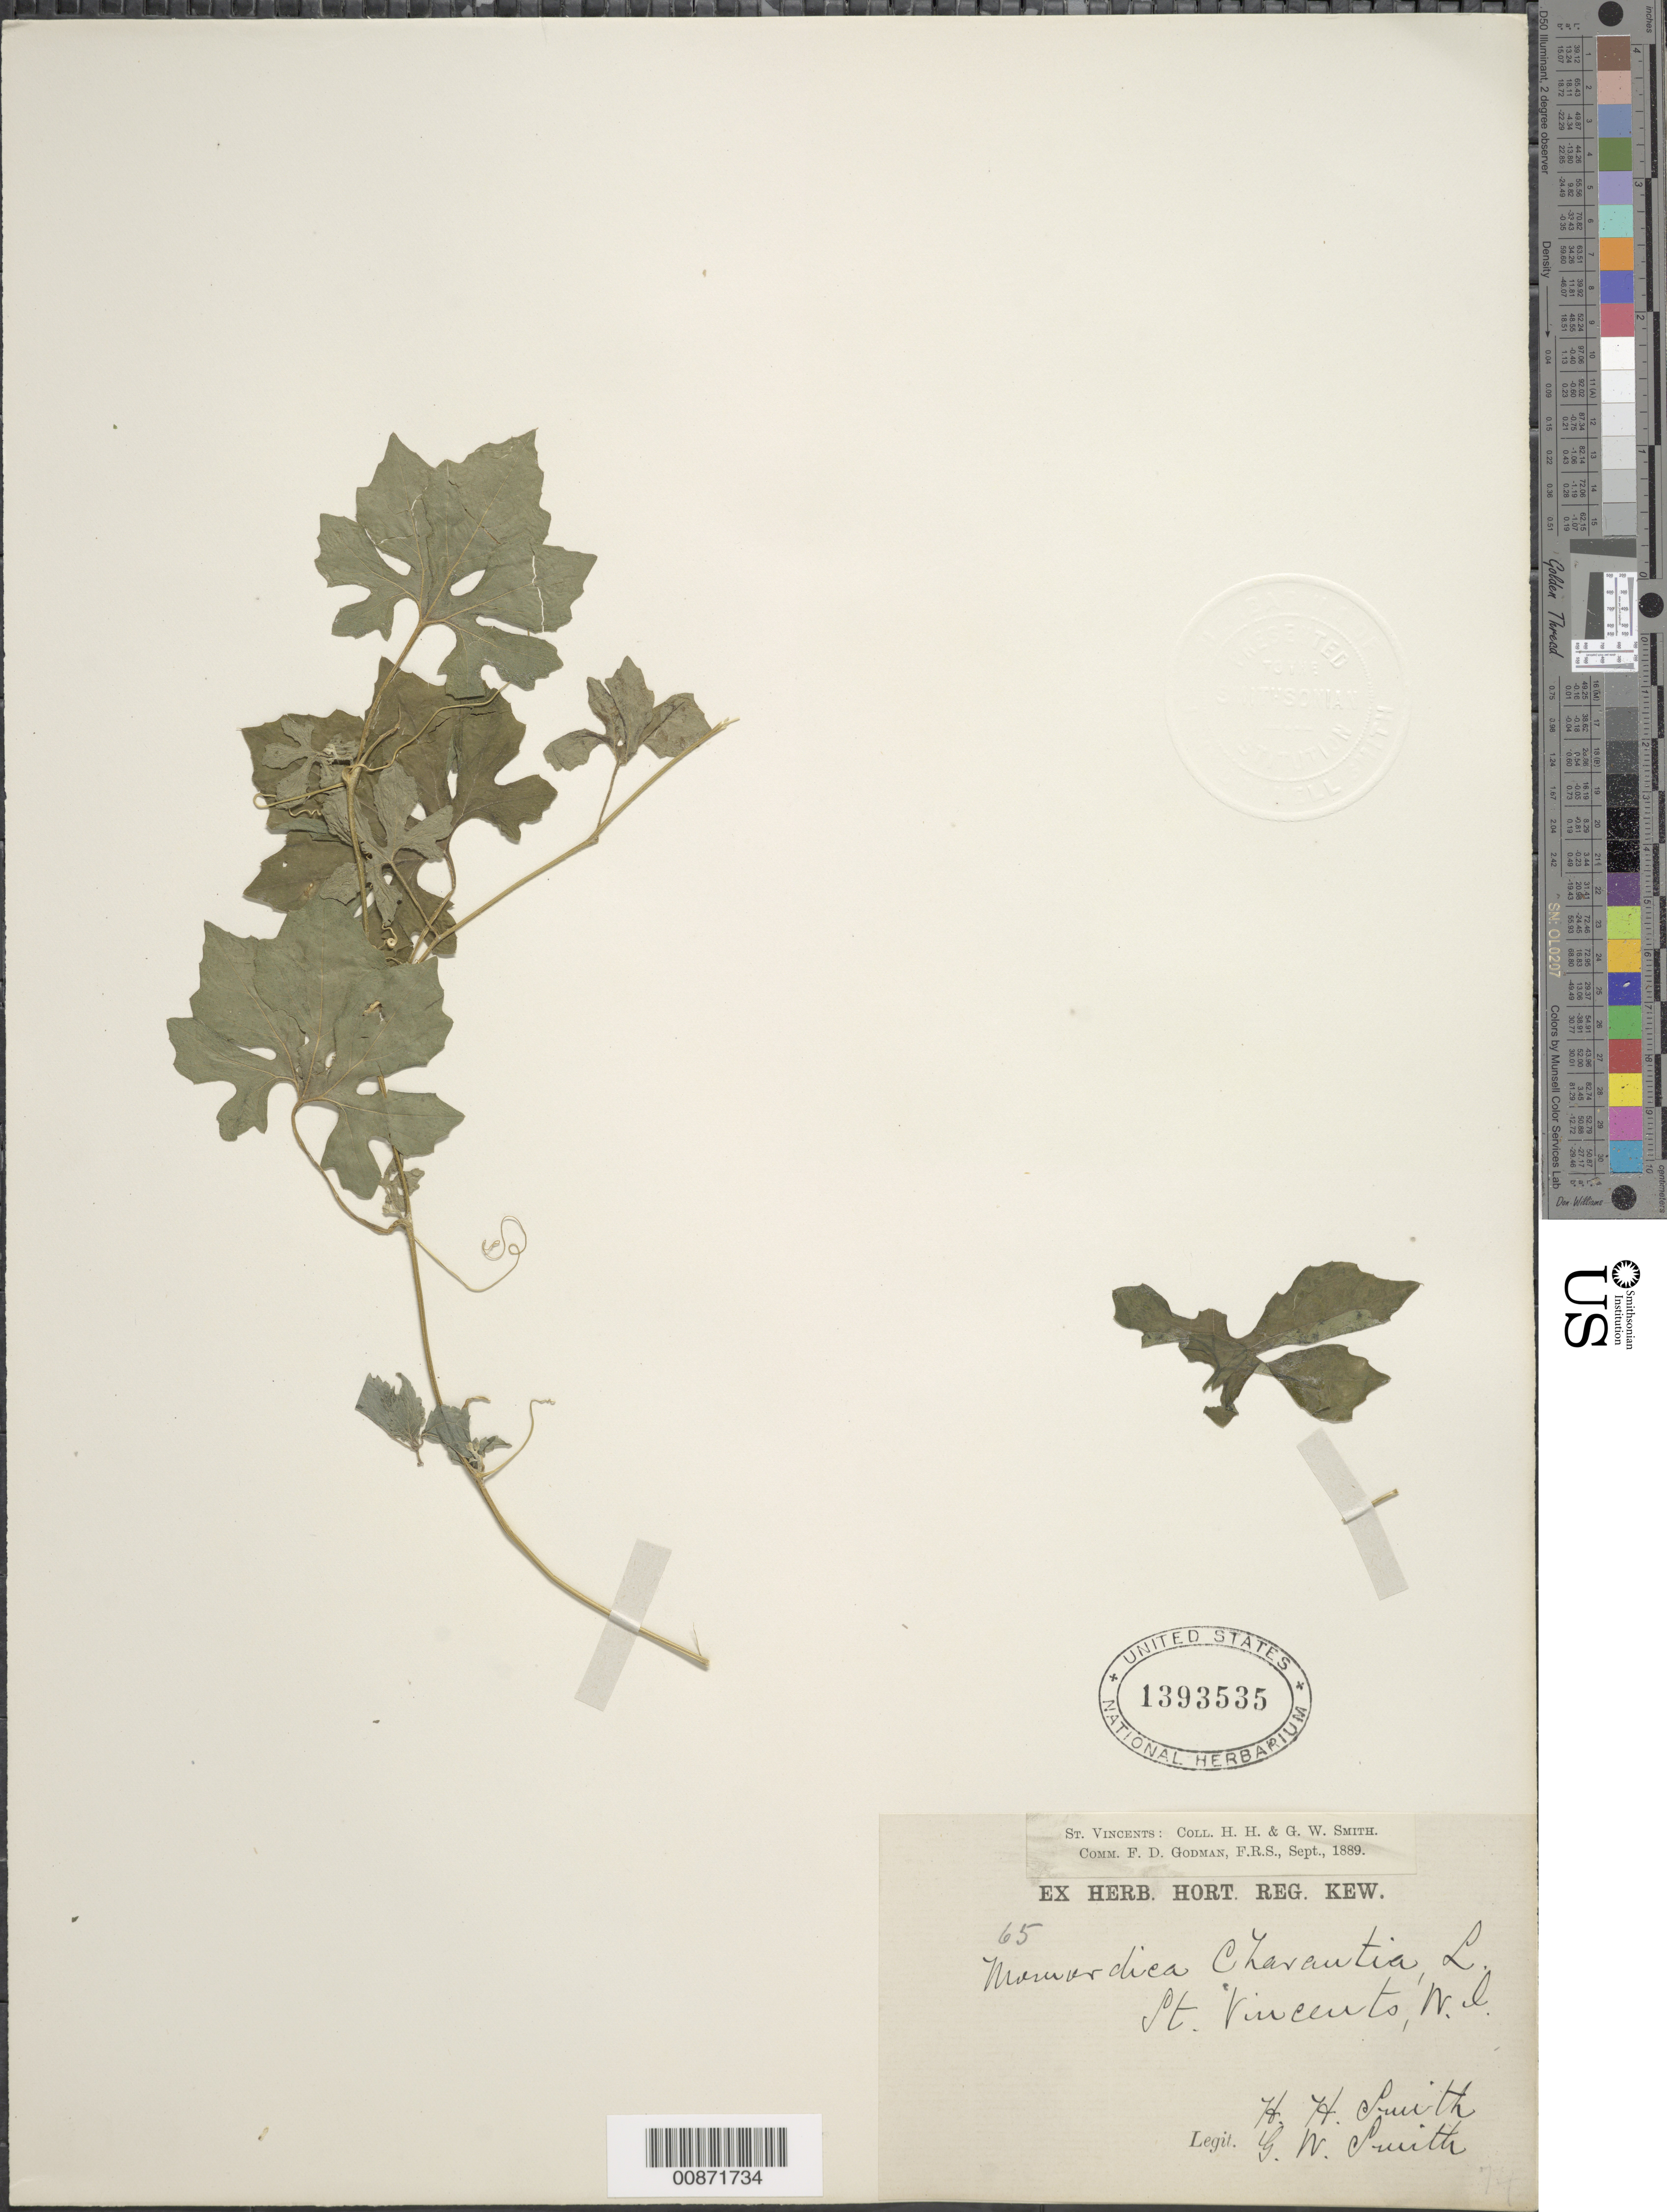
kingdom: Plantae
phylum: Tracheophyta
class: Magnoliopsida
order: Cucurbitales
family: Cucurbitaceae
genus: Momordica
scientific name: Momordica charantia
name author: L.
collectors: Huron H. Smith & G. Smith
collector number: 65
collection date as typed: Sep 1889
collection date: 1889-09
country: St. Vincent - Grenadines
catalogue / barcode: US 1393535